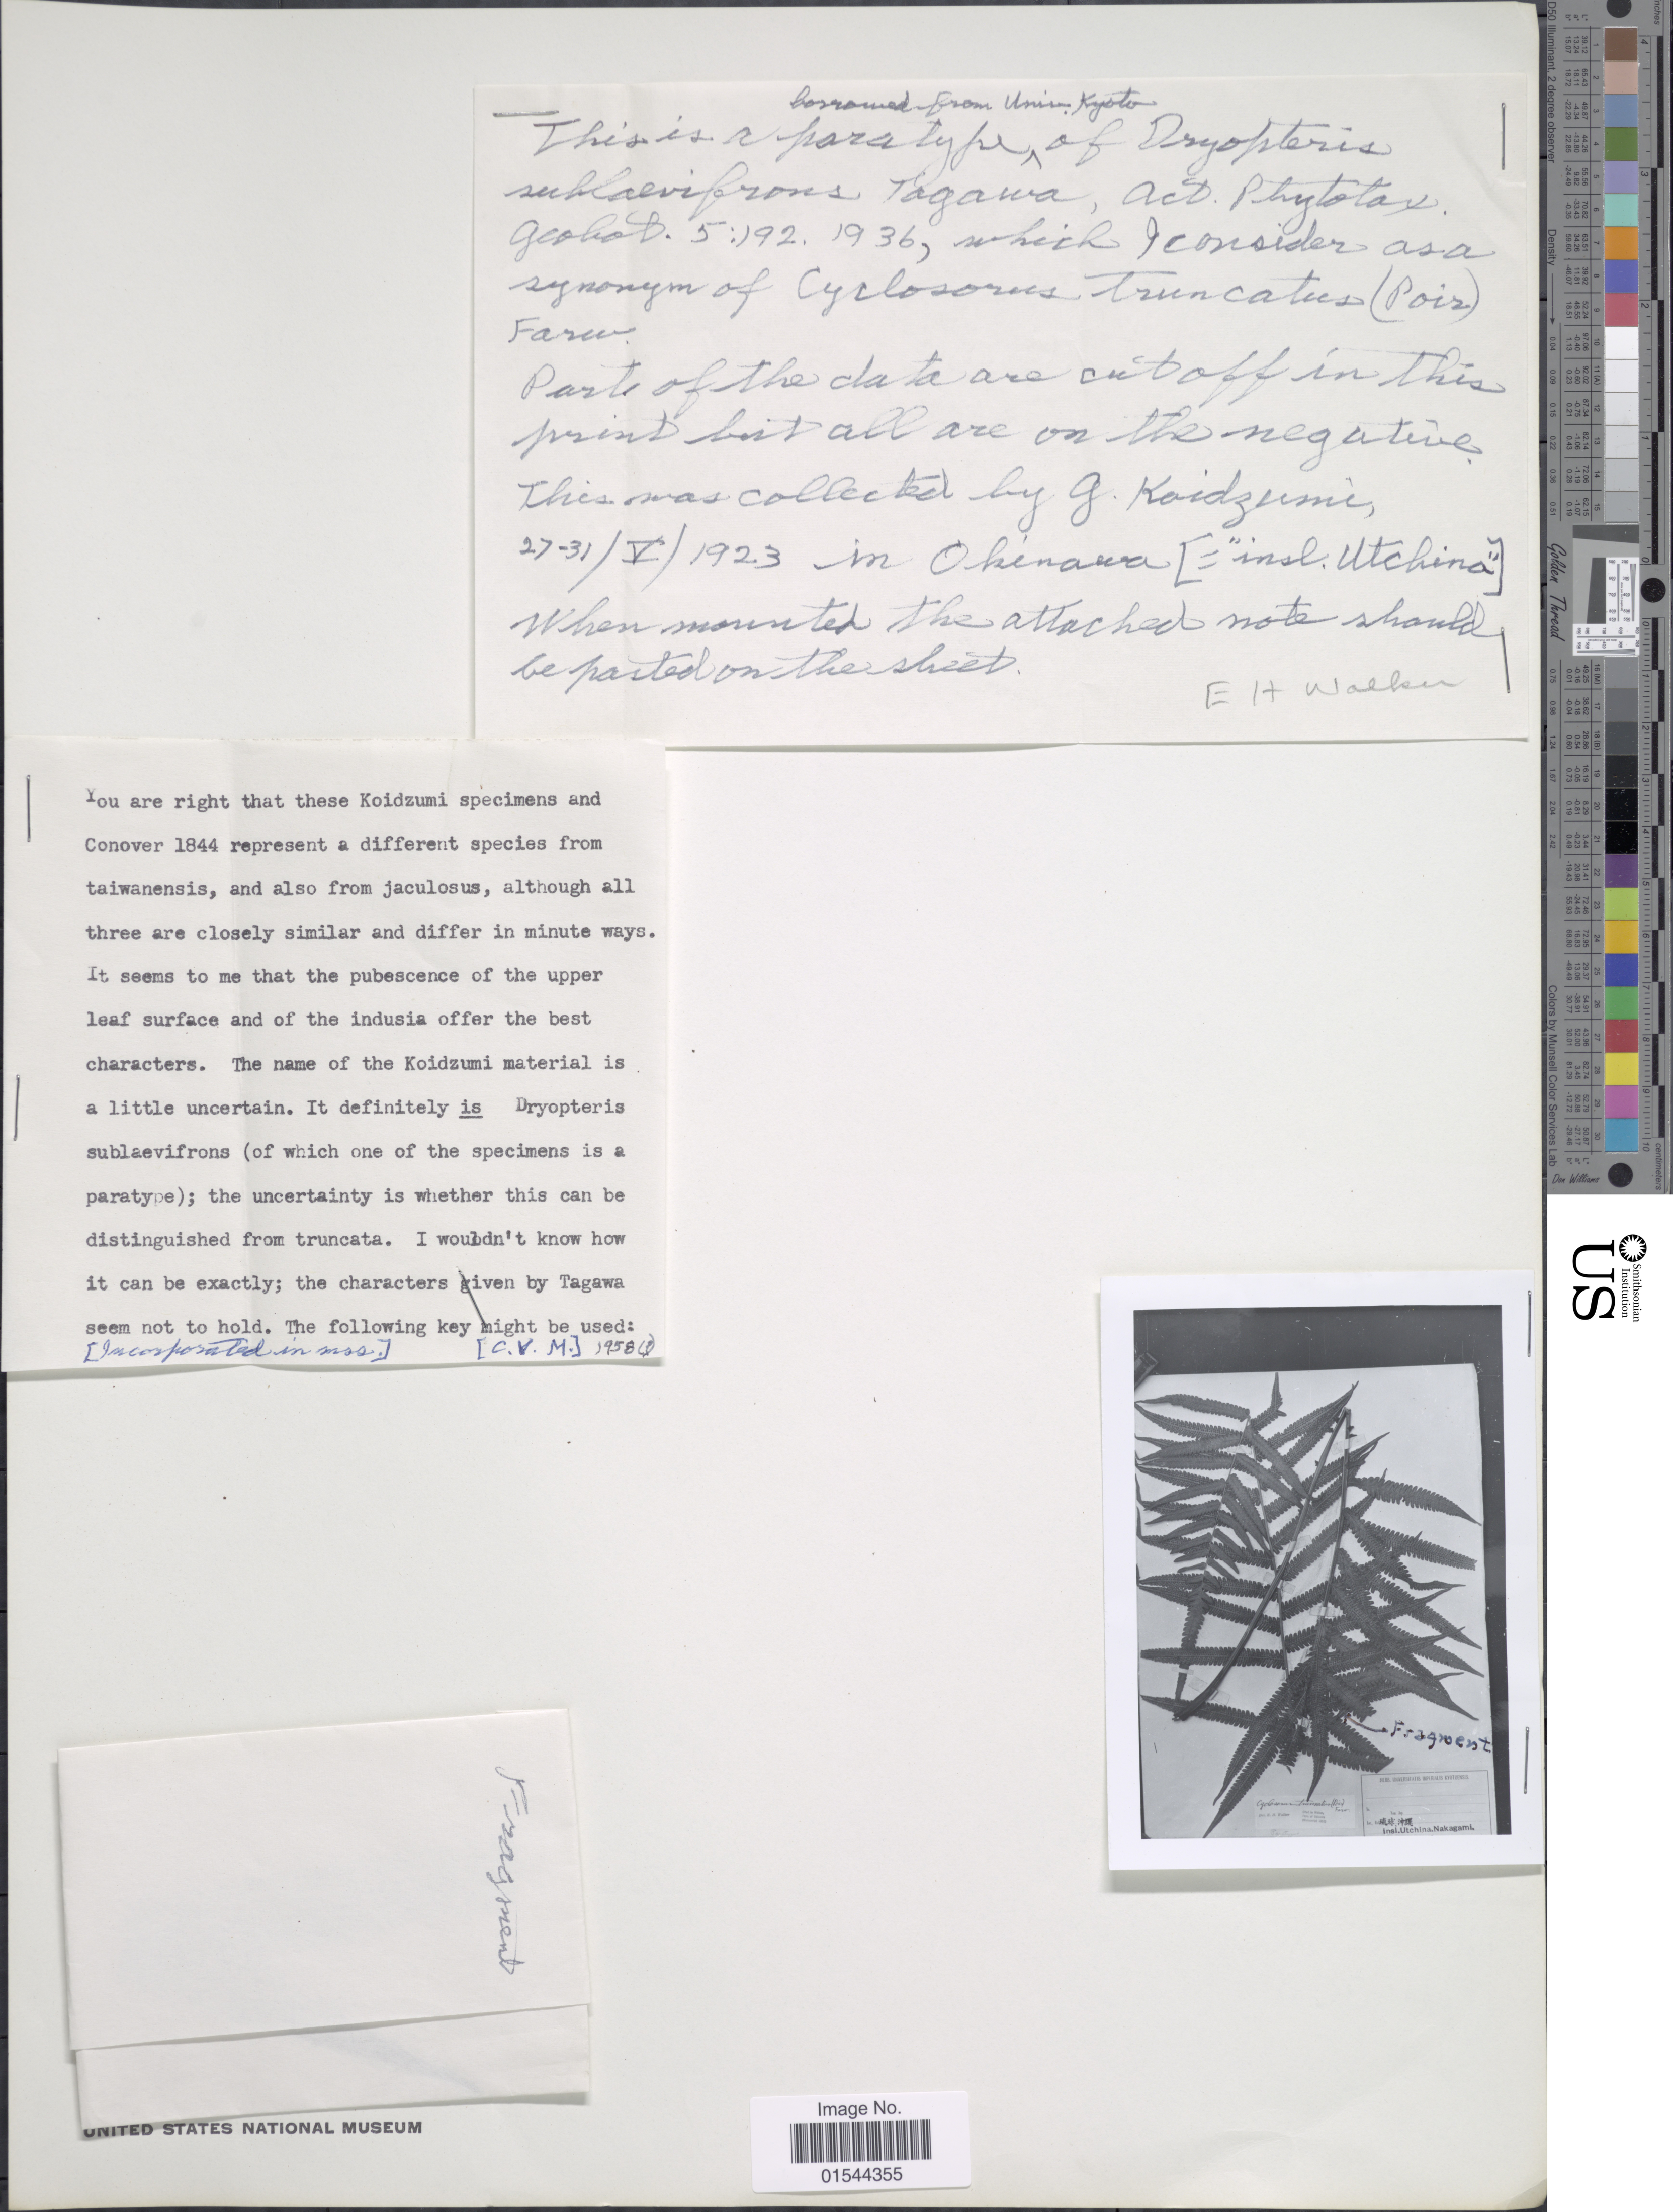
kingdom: Plantae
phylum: Tracheophyta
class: Polypodiopsida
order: Polypodiales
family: Thelypteridaceae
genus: Pneumatopteris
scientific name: Pneumatopteris truncata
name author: (Poir.) Holttum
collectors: G. Koidzumi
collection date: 1923-05-27/1923-05-31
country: Japan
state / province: Okinawa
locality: (insl. Utchina)